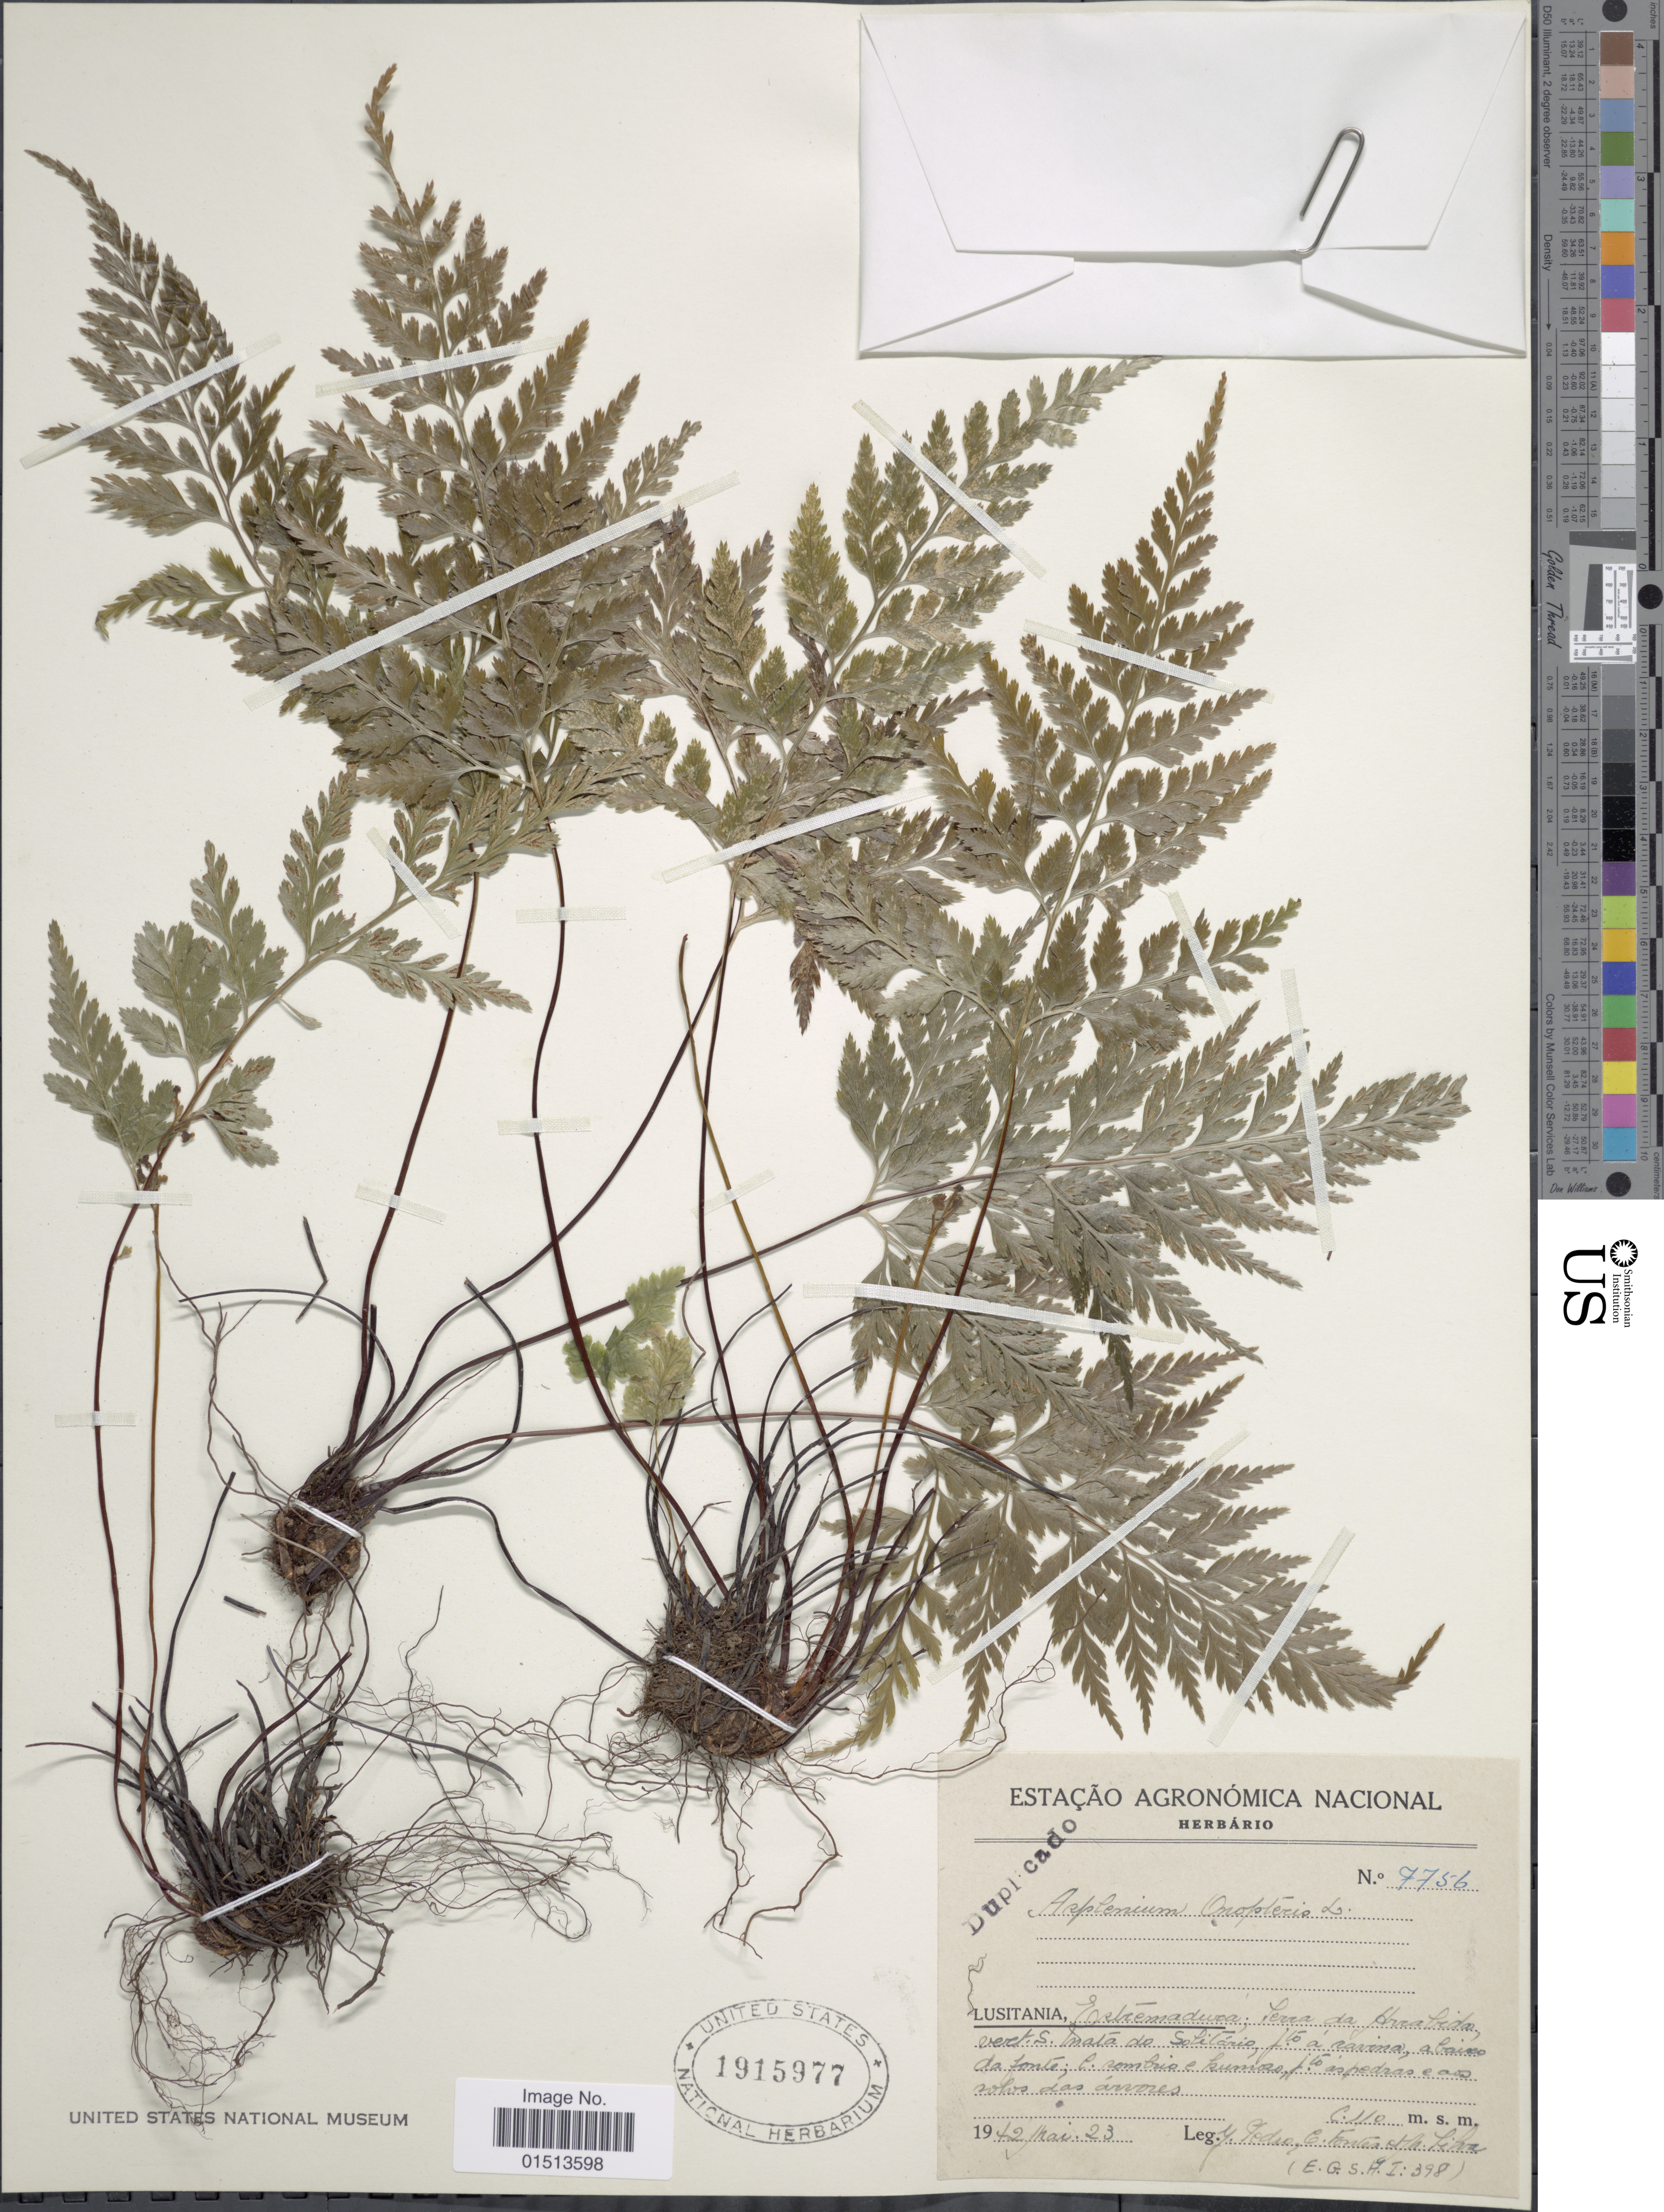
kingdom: Plantae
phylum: Tracheophyta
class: Polypodiopsida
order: Polypodiales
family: Aspleniaceae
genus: Asplenium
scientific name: Asplenium adiantum-nigrum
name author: L.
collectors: J. Pedro, C. Fontes & Y. Silva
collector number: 7756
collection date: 1942-05-23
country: Portugal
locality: Estremadura; Serra da Arrabidao, vert. s. mata de Solitario, fto a ravina, abaico da fonte. [interpreted]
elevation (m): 110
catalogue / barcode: US 1915977